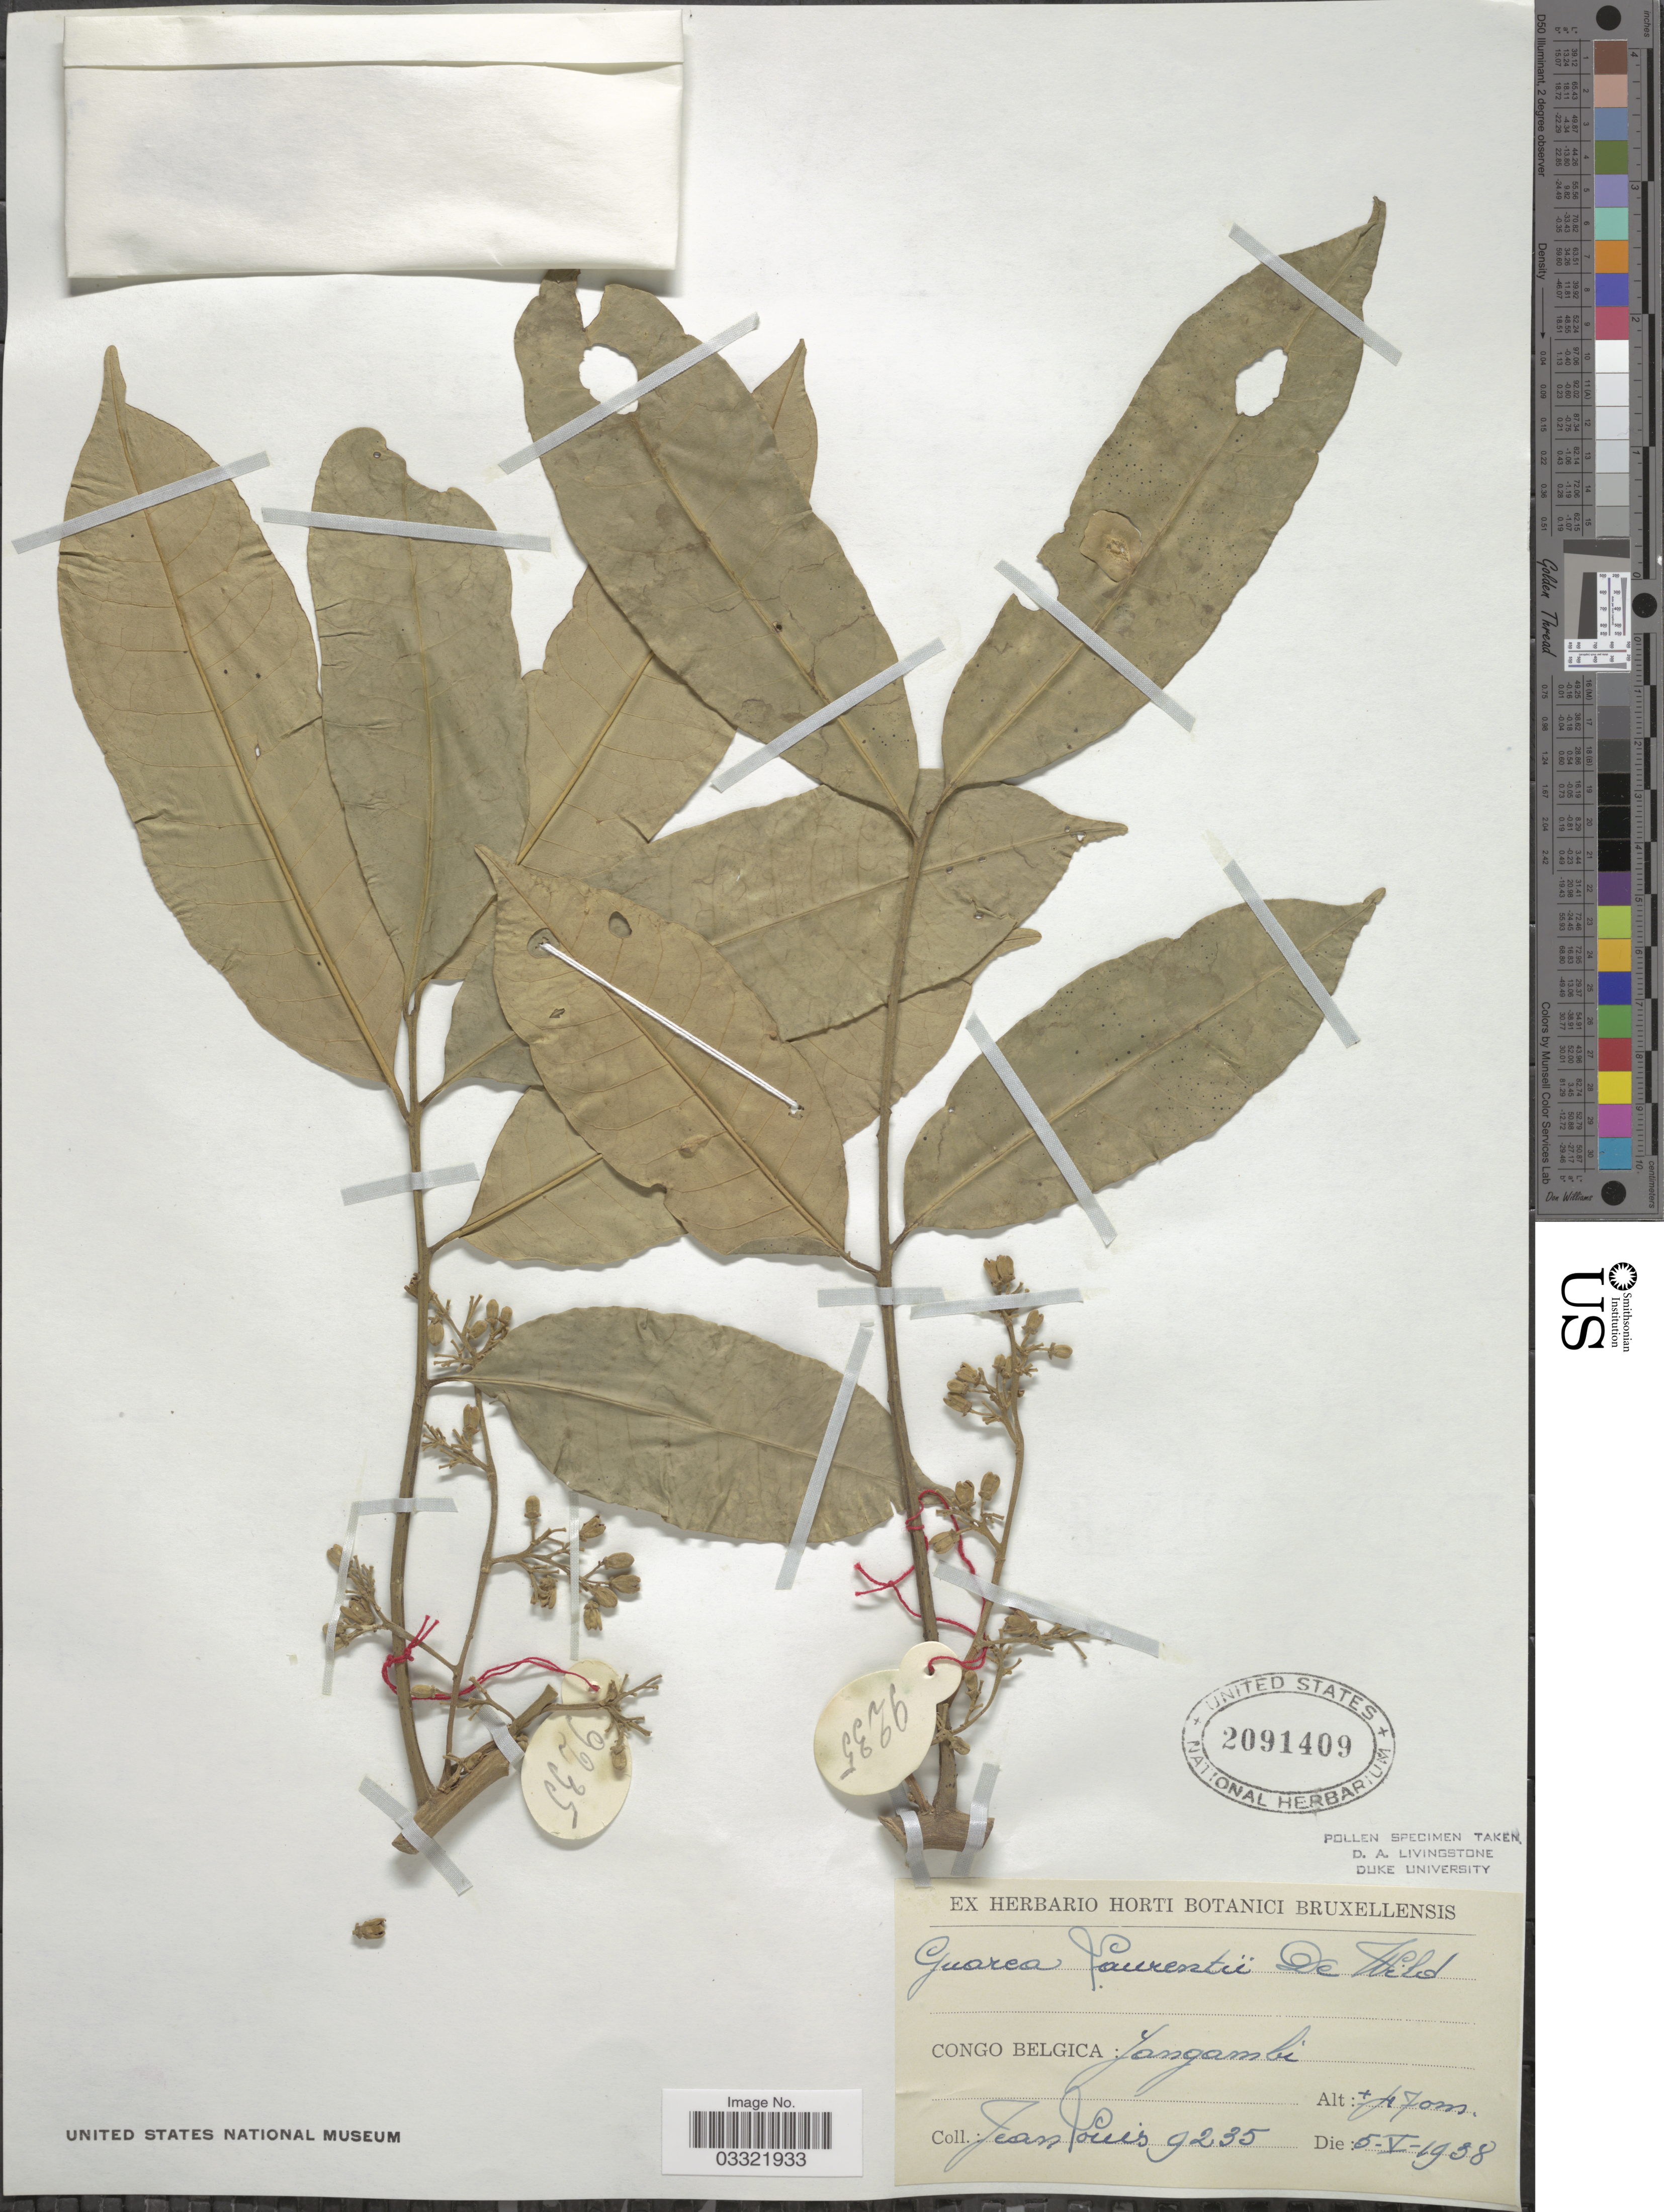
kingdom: Plantae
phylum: Tracheophyta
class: Magnoliopsida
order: Sapindales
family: Meliaceae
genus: Leplaea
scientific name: Leplaea laurentii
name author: (De Wild.) Koenen & J.J. de Wilde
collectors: J. Louis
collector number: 9235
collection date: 1938-05-05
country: Congo, Democratic Republic of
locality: Congo Belgica: Yangambi.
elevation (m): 470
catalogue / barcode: US 2091409